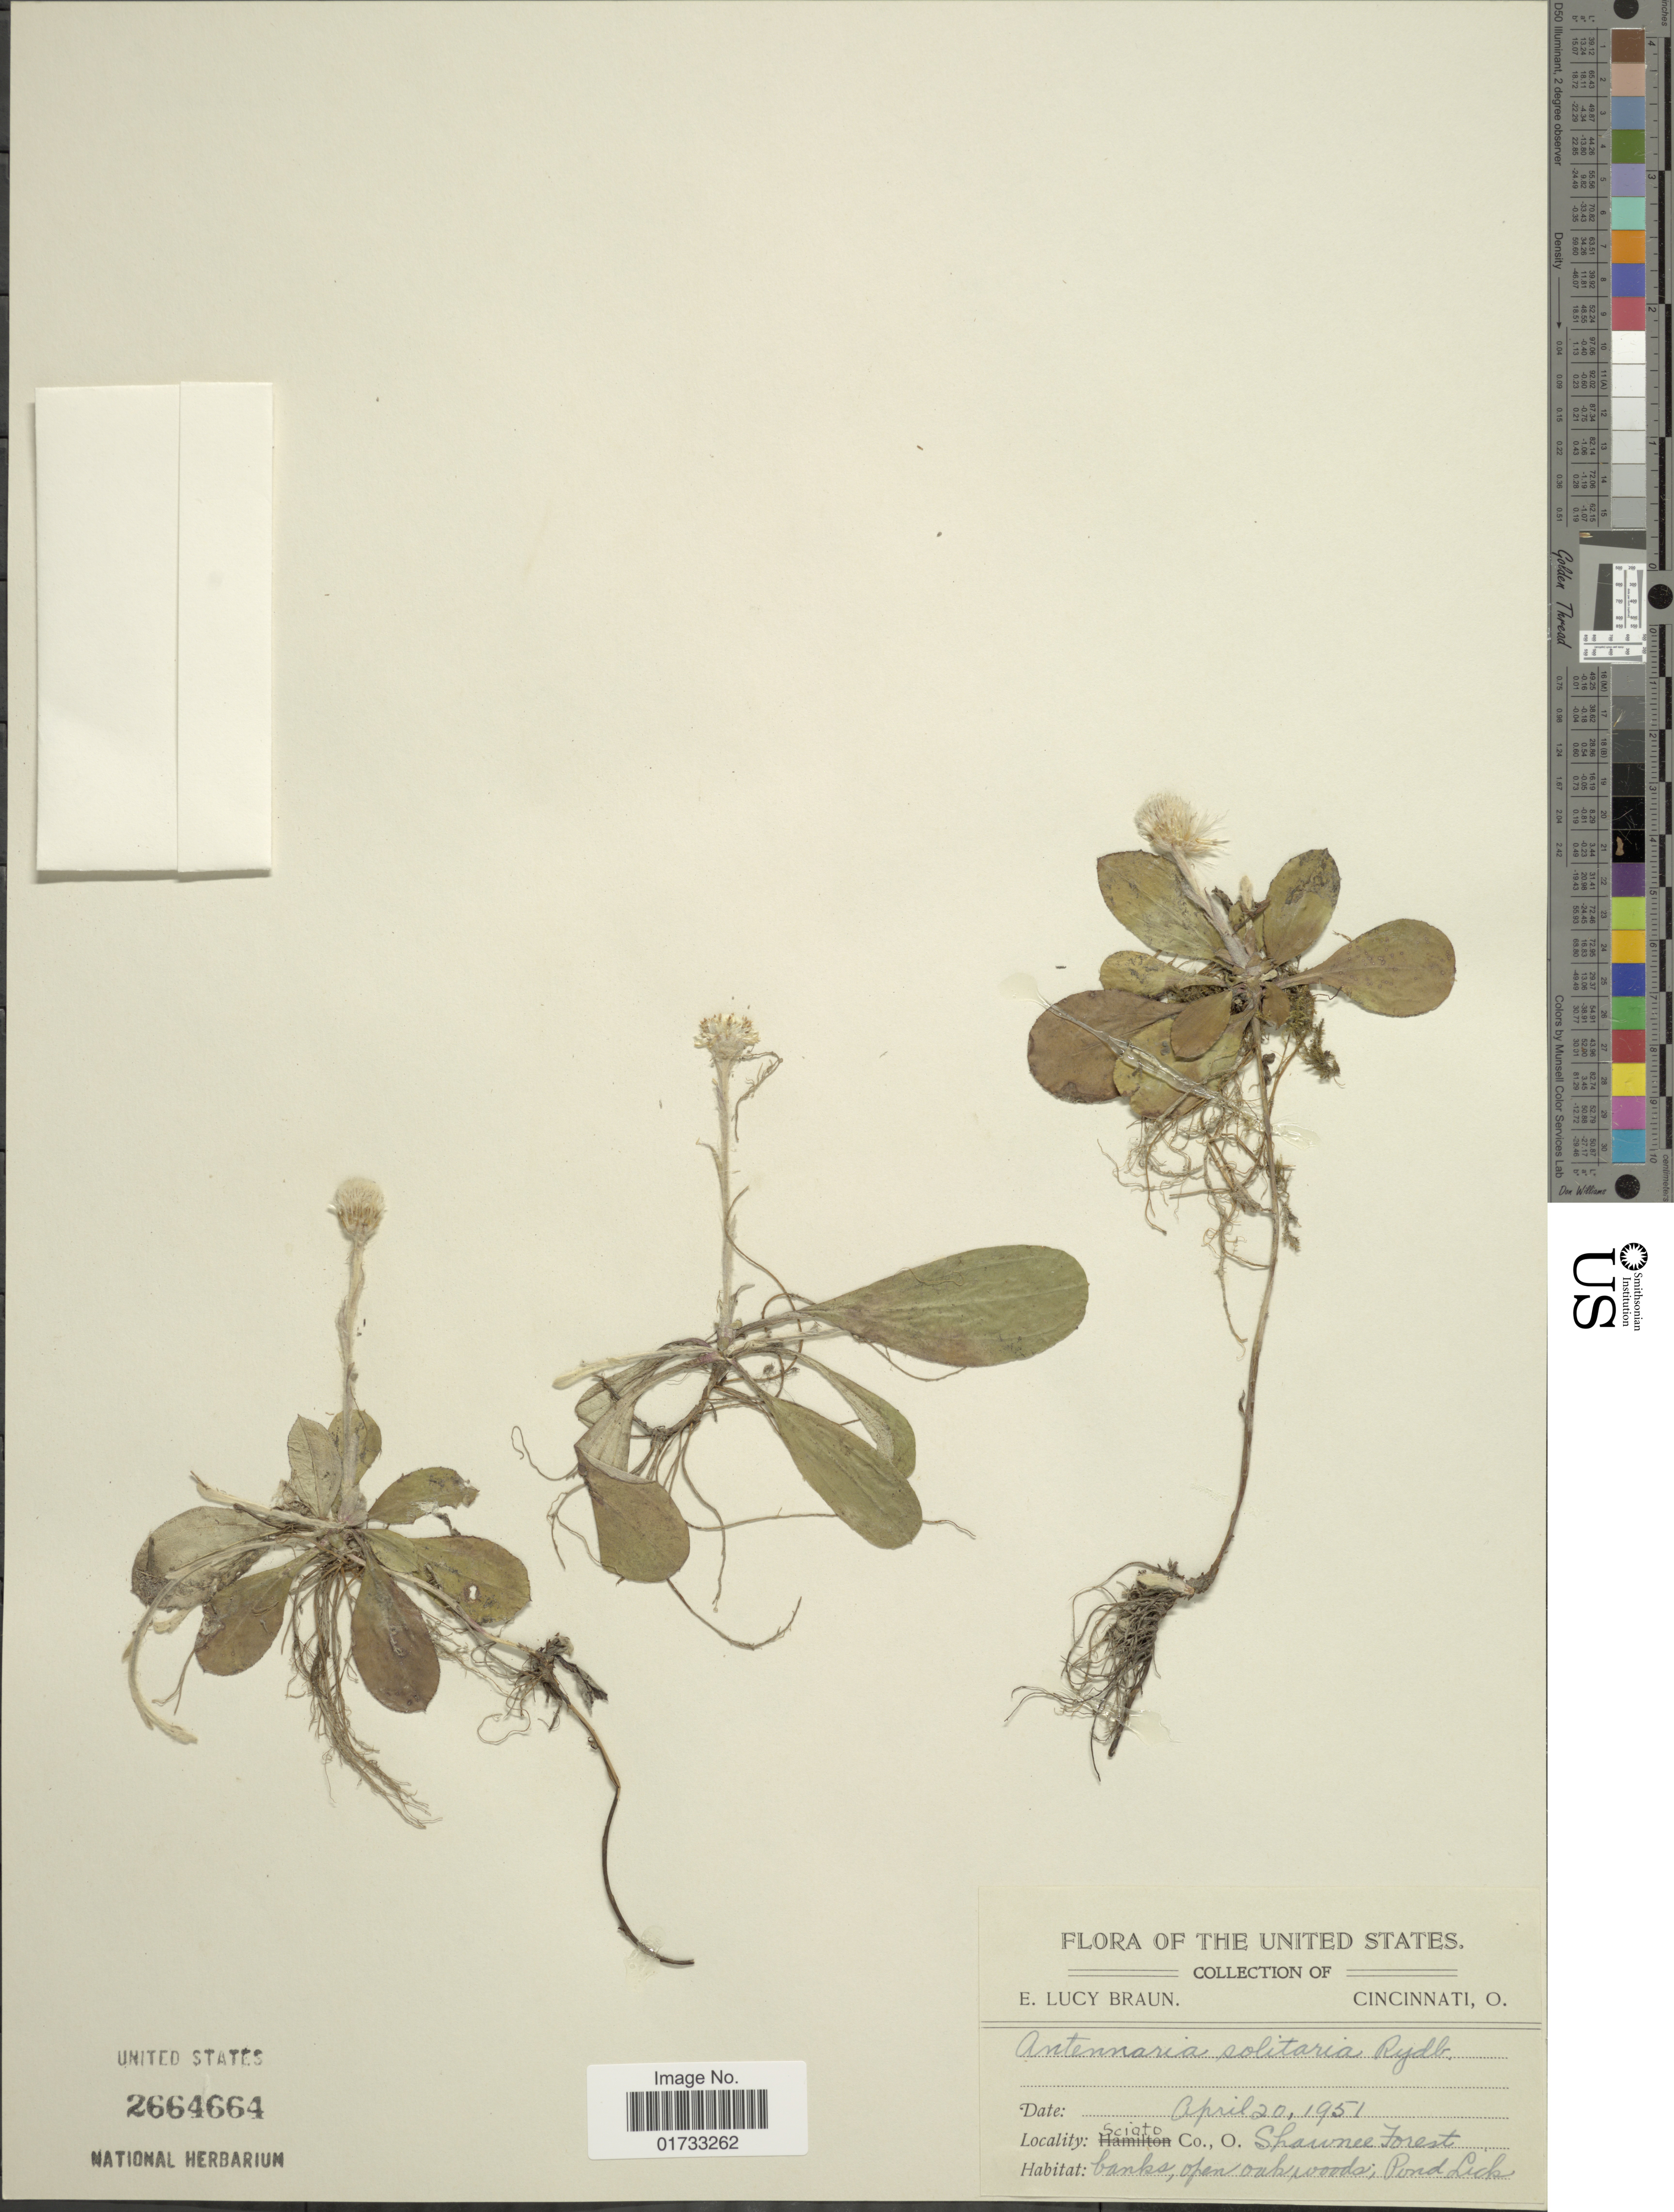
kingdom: Plantae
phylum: Tracheophyta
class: Magnoliopsida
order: Asterales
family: Asteraceae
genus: Antennaria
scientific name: Antennaria solitaria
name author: Rydb.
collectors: E. L. Braun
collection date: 1951-04-20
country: United States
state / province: Ohio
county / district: Scioto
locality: Shawnee Forest, banks, open oak woods, Pond Lick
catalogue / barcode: US 2664664